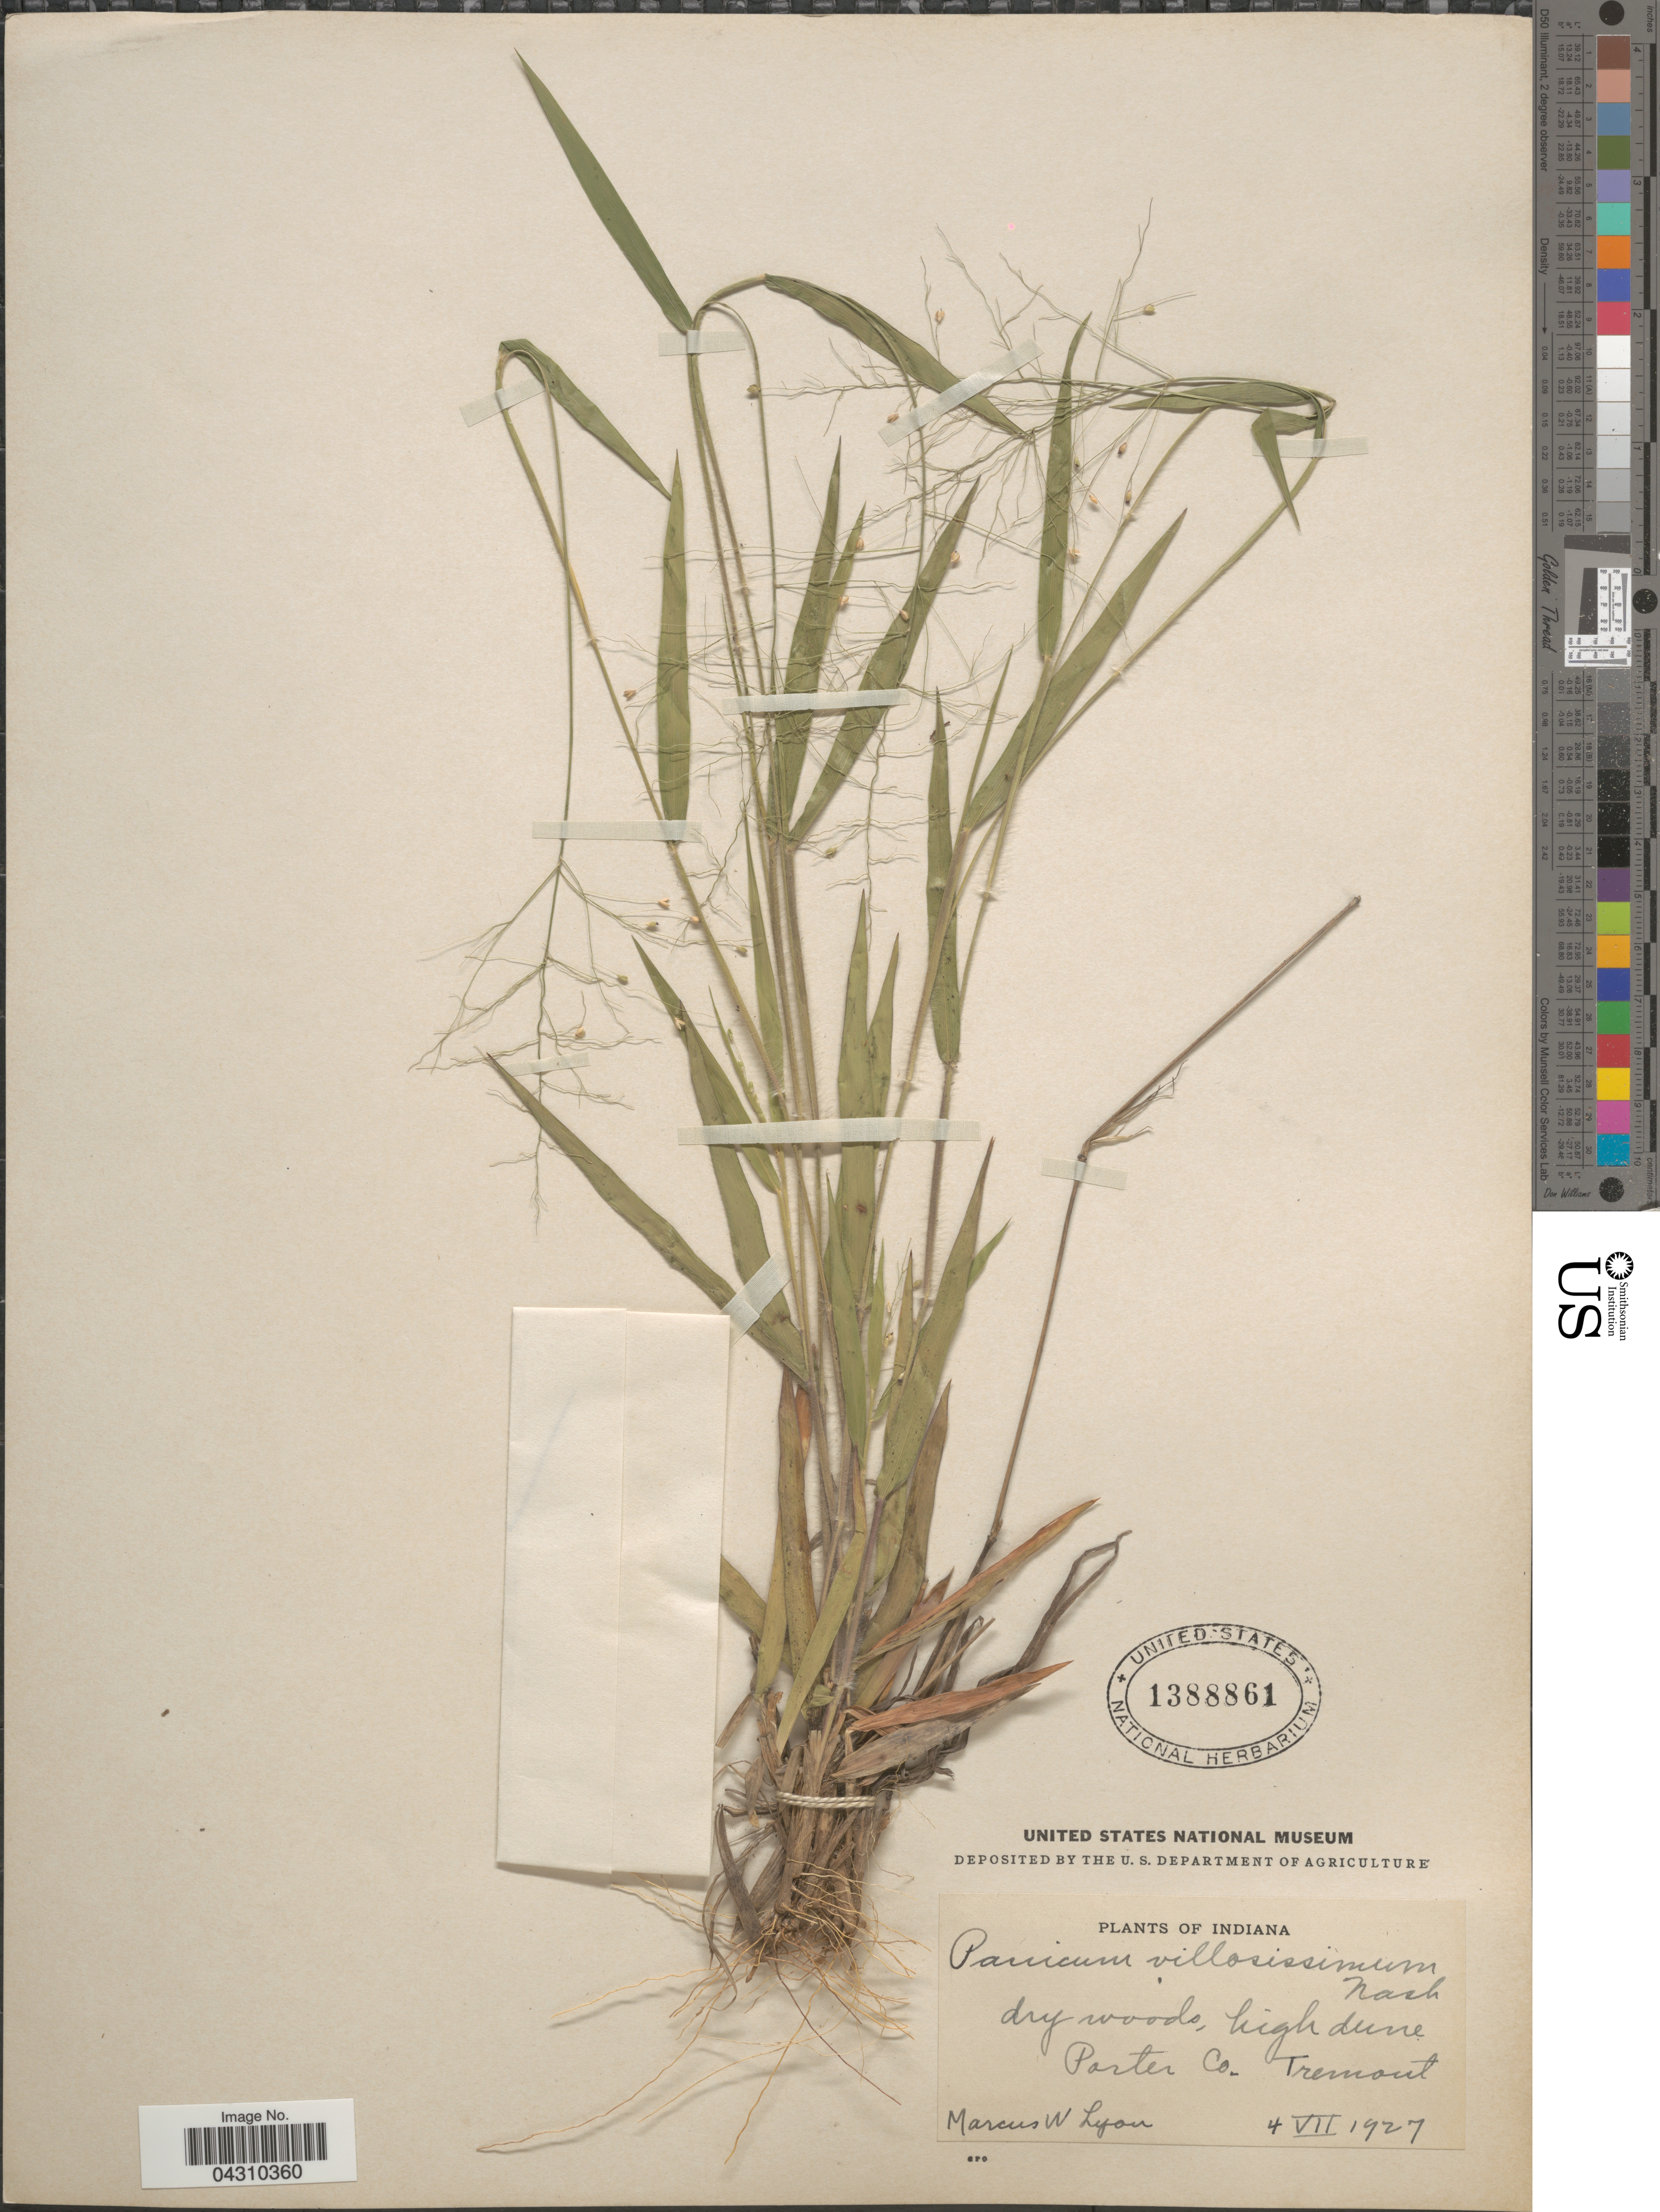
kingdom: Plantae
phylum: Tracheophyta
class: Liliopsida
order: Poales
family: Poaceae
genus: Dichanthelium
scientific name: Dichanthelium acuminatum var. acuminatum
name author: (Sw.) Gould & C.A. Clark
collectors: M. W. Lyon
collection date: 1927-07-04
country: United States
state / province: Indiana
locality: Dry woods, high dune Porter Co. Tremont.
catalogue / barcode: US 1388861